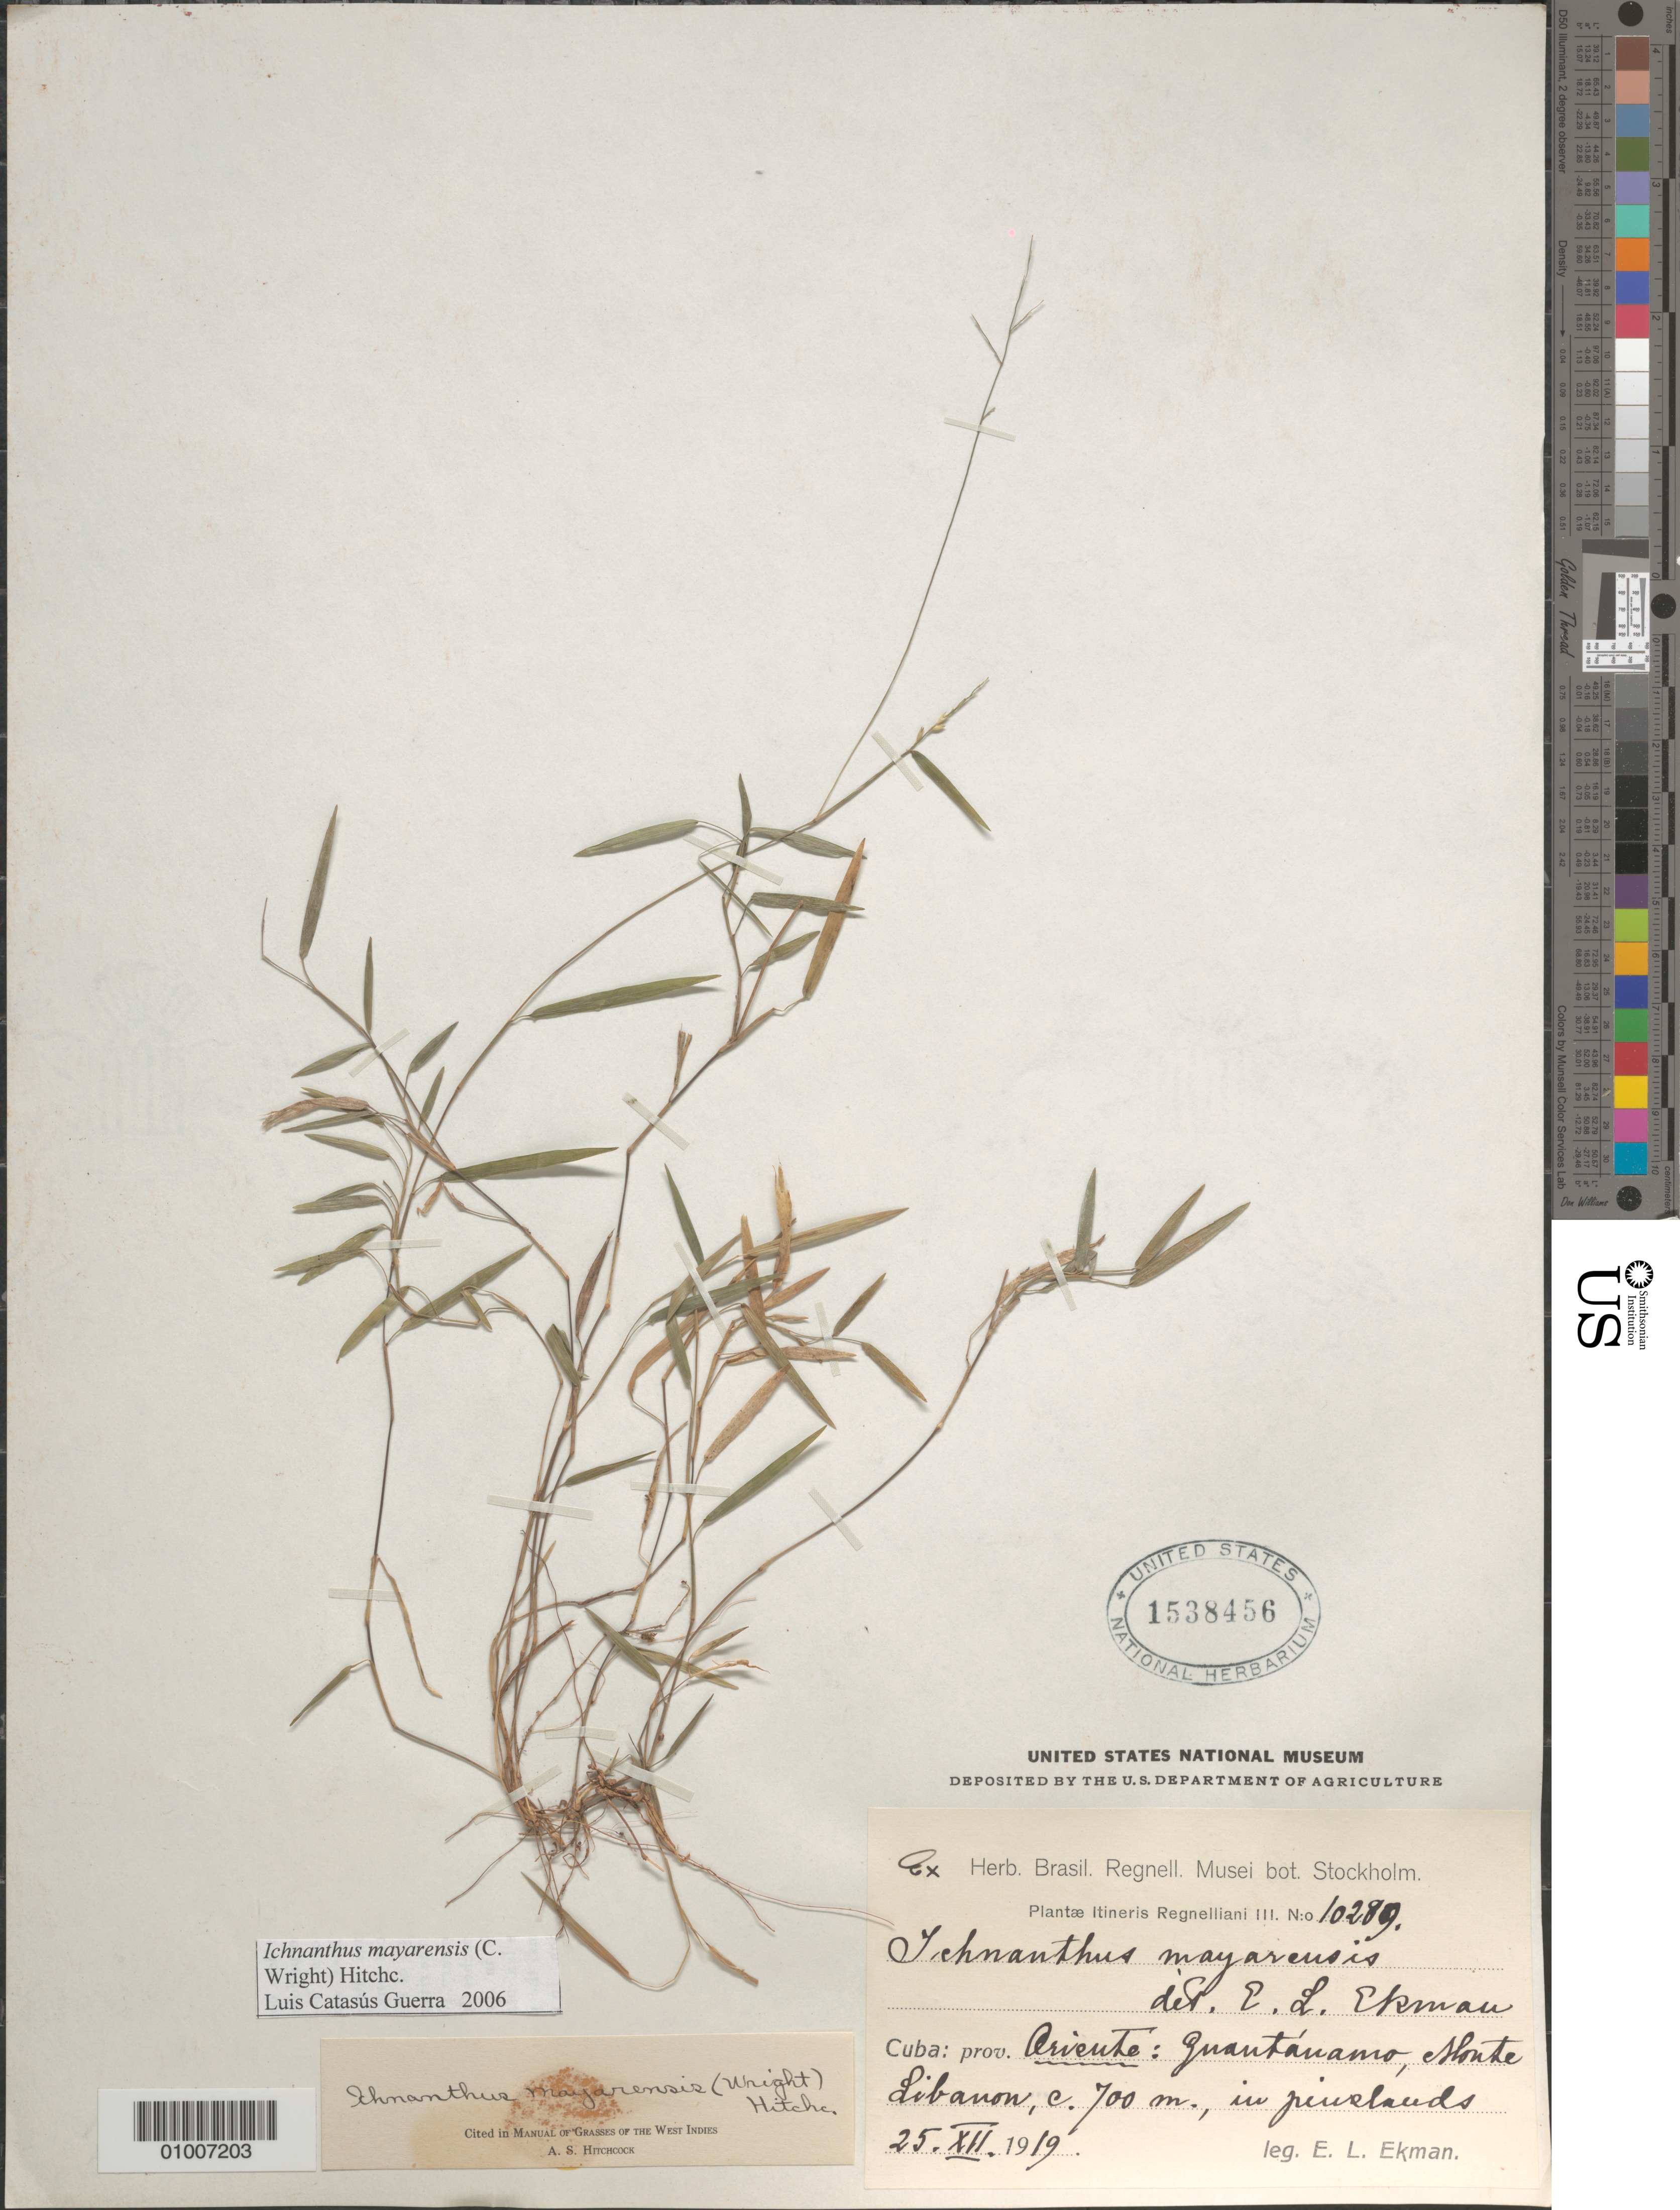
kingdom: Plantae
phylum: Tracheophyta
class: Liliopsida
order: Poales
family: Poaceae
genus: Ichnanthus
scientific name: Ichnanthus mayarensis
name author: (C. Wright) Hitchc.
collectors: E. L. Ekman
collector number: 10289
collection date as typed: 25 Dec 1919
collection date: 1919-12-25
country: Cuba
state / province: Guantanamo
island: Cuba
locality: Oriente, Guantánamo, Honte Libanon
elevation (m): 700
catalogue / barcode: US 1538456